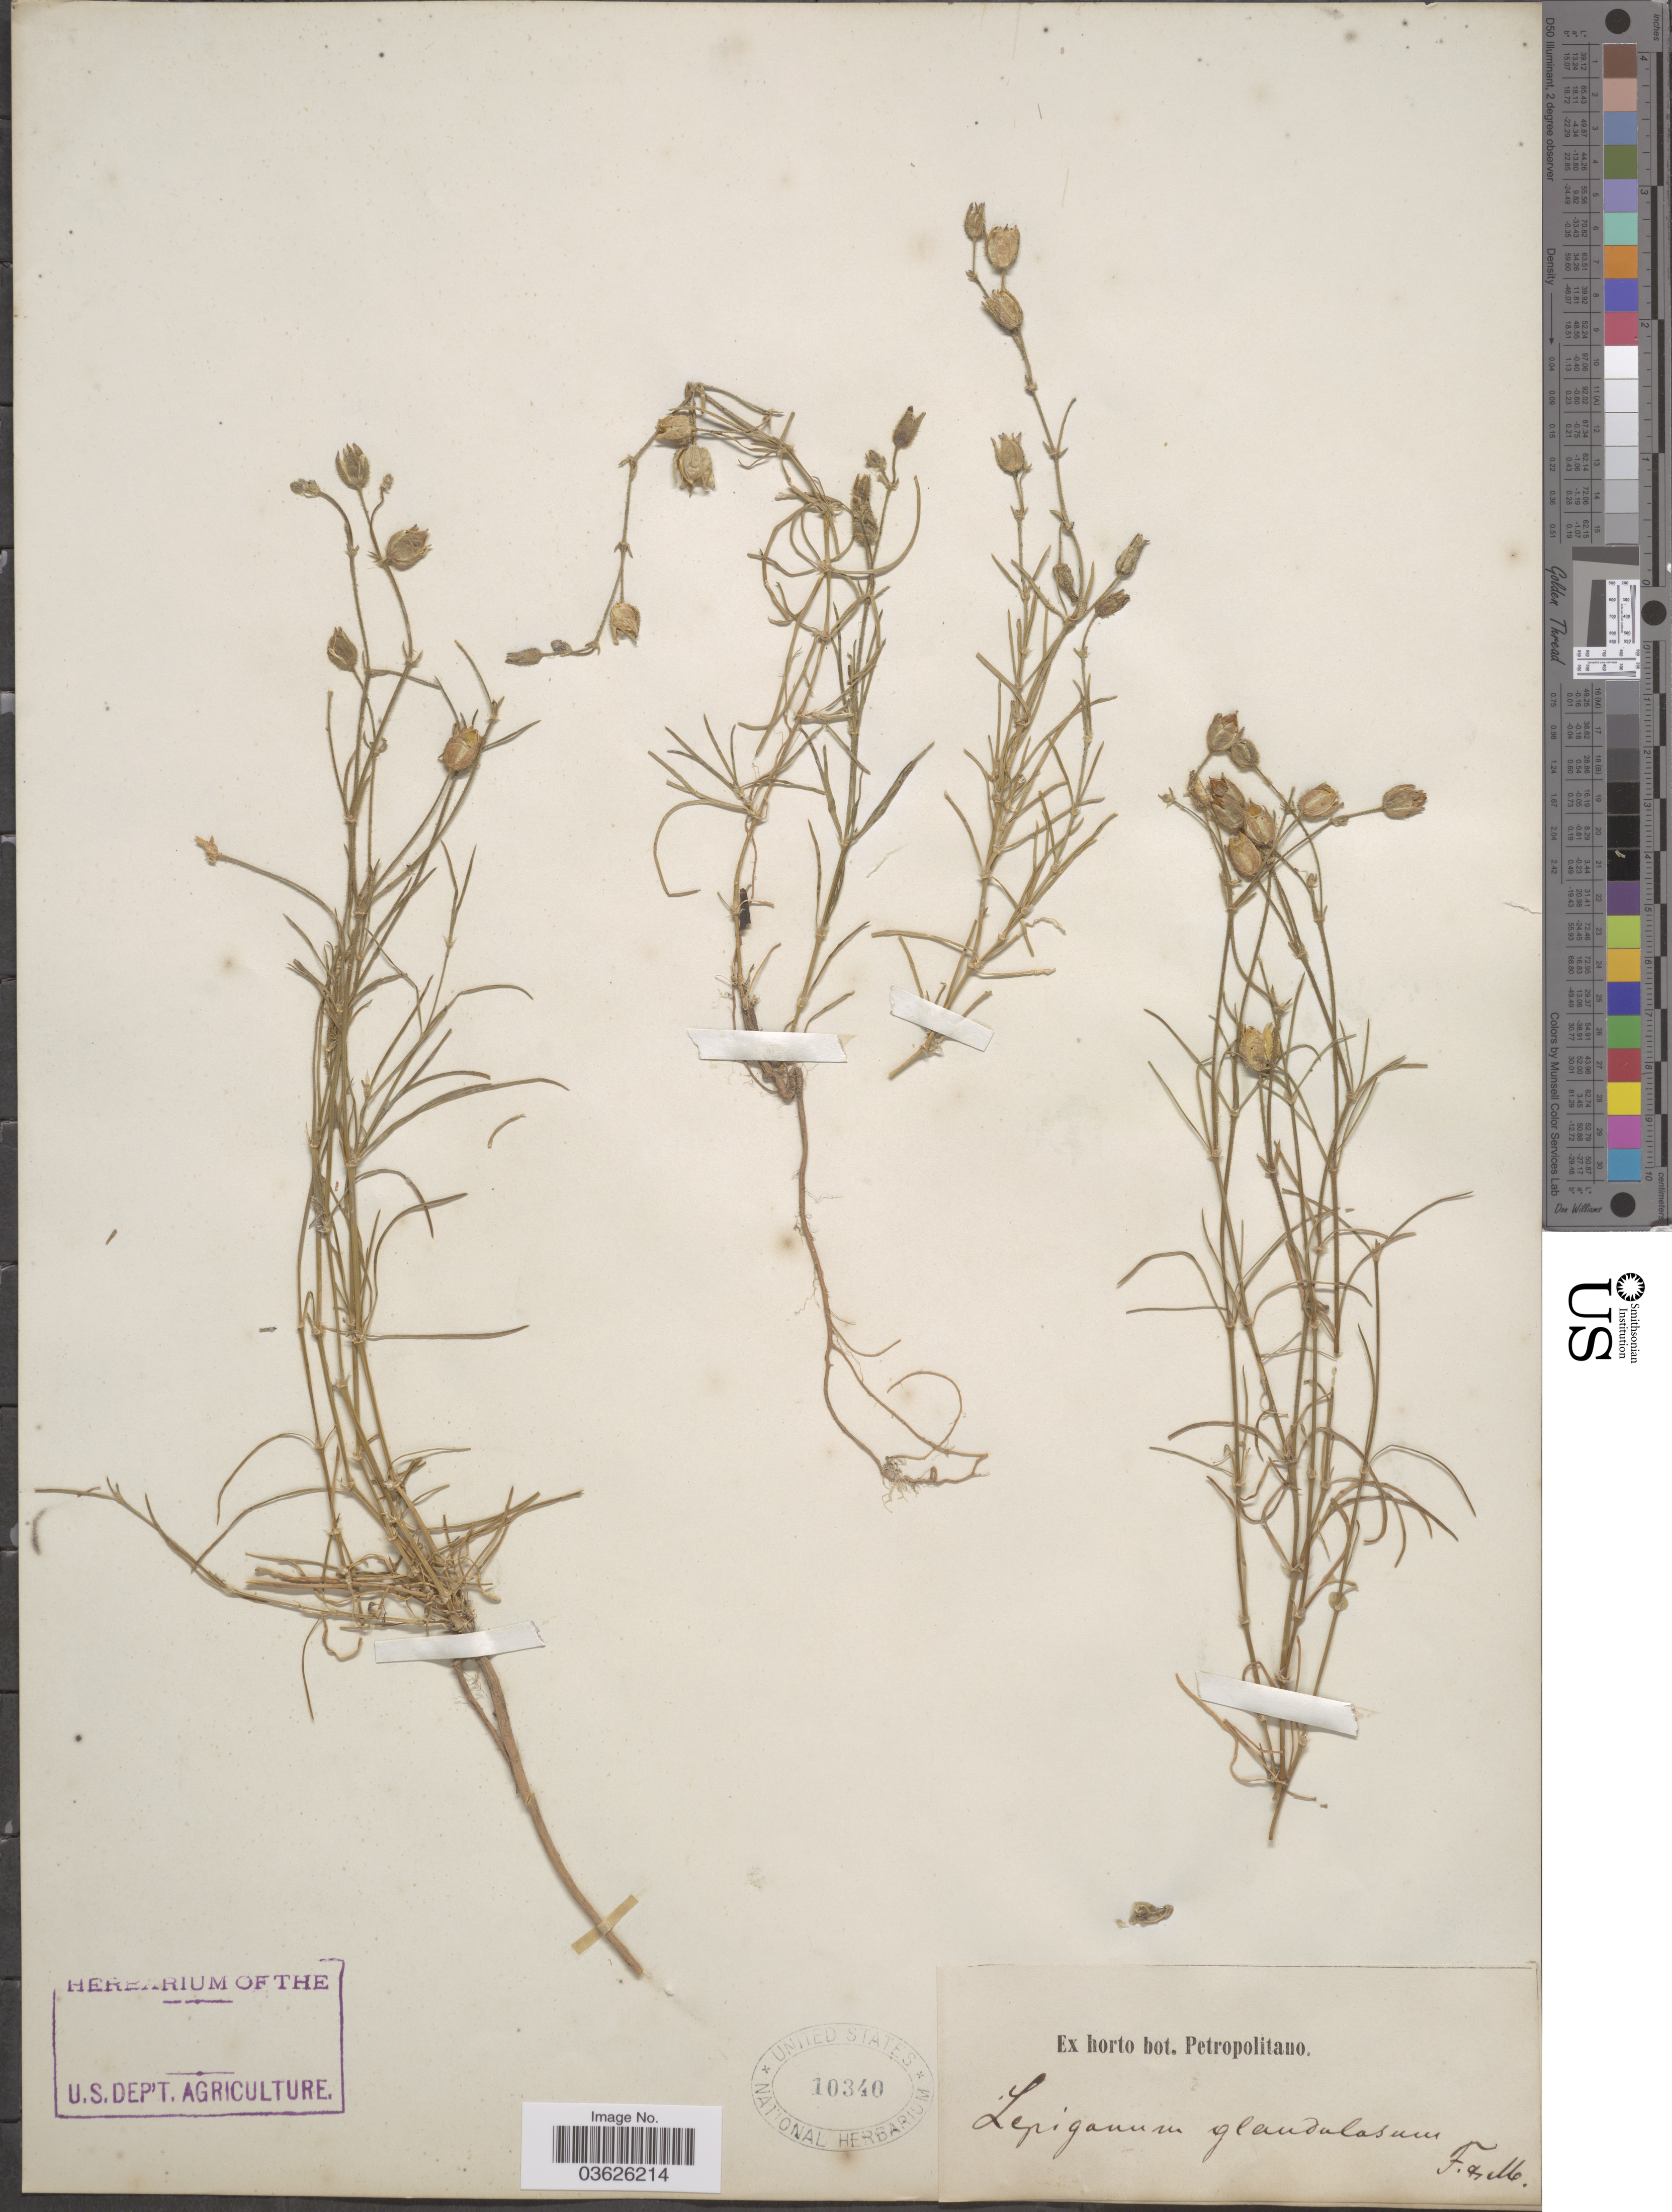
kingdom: Plantae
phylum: Tracheophyta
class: Magnoliopsida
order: Caryophyllales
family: Caryophyllaceae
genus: Spergularia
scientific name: Spergularia glandulosa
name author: Heynh.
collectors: ex Horto Bot. Petropolitano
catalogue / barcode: US 10340